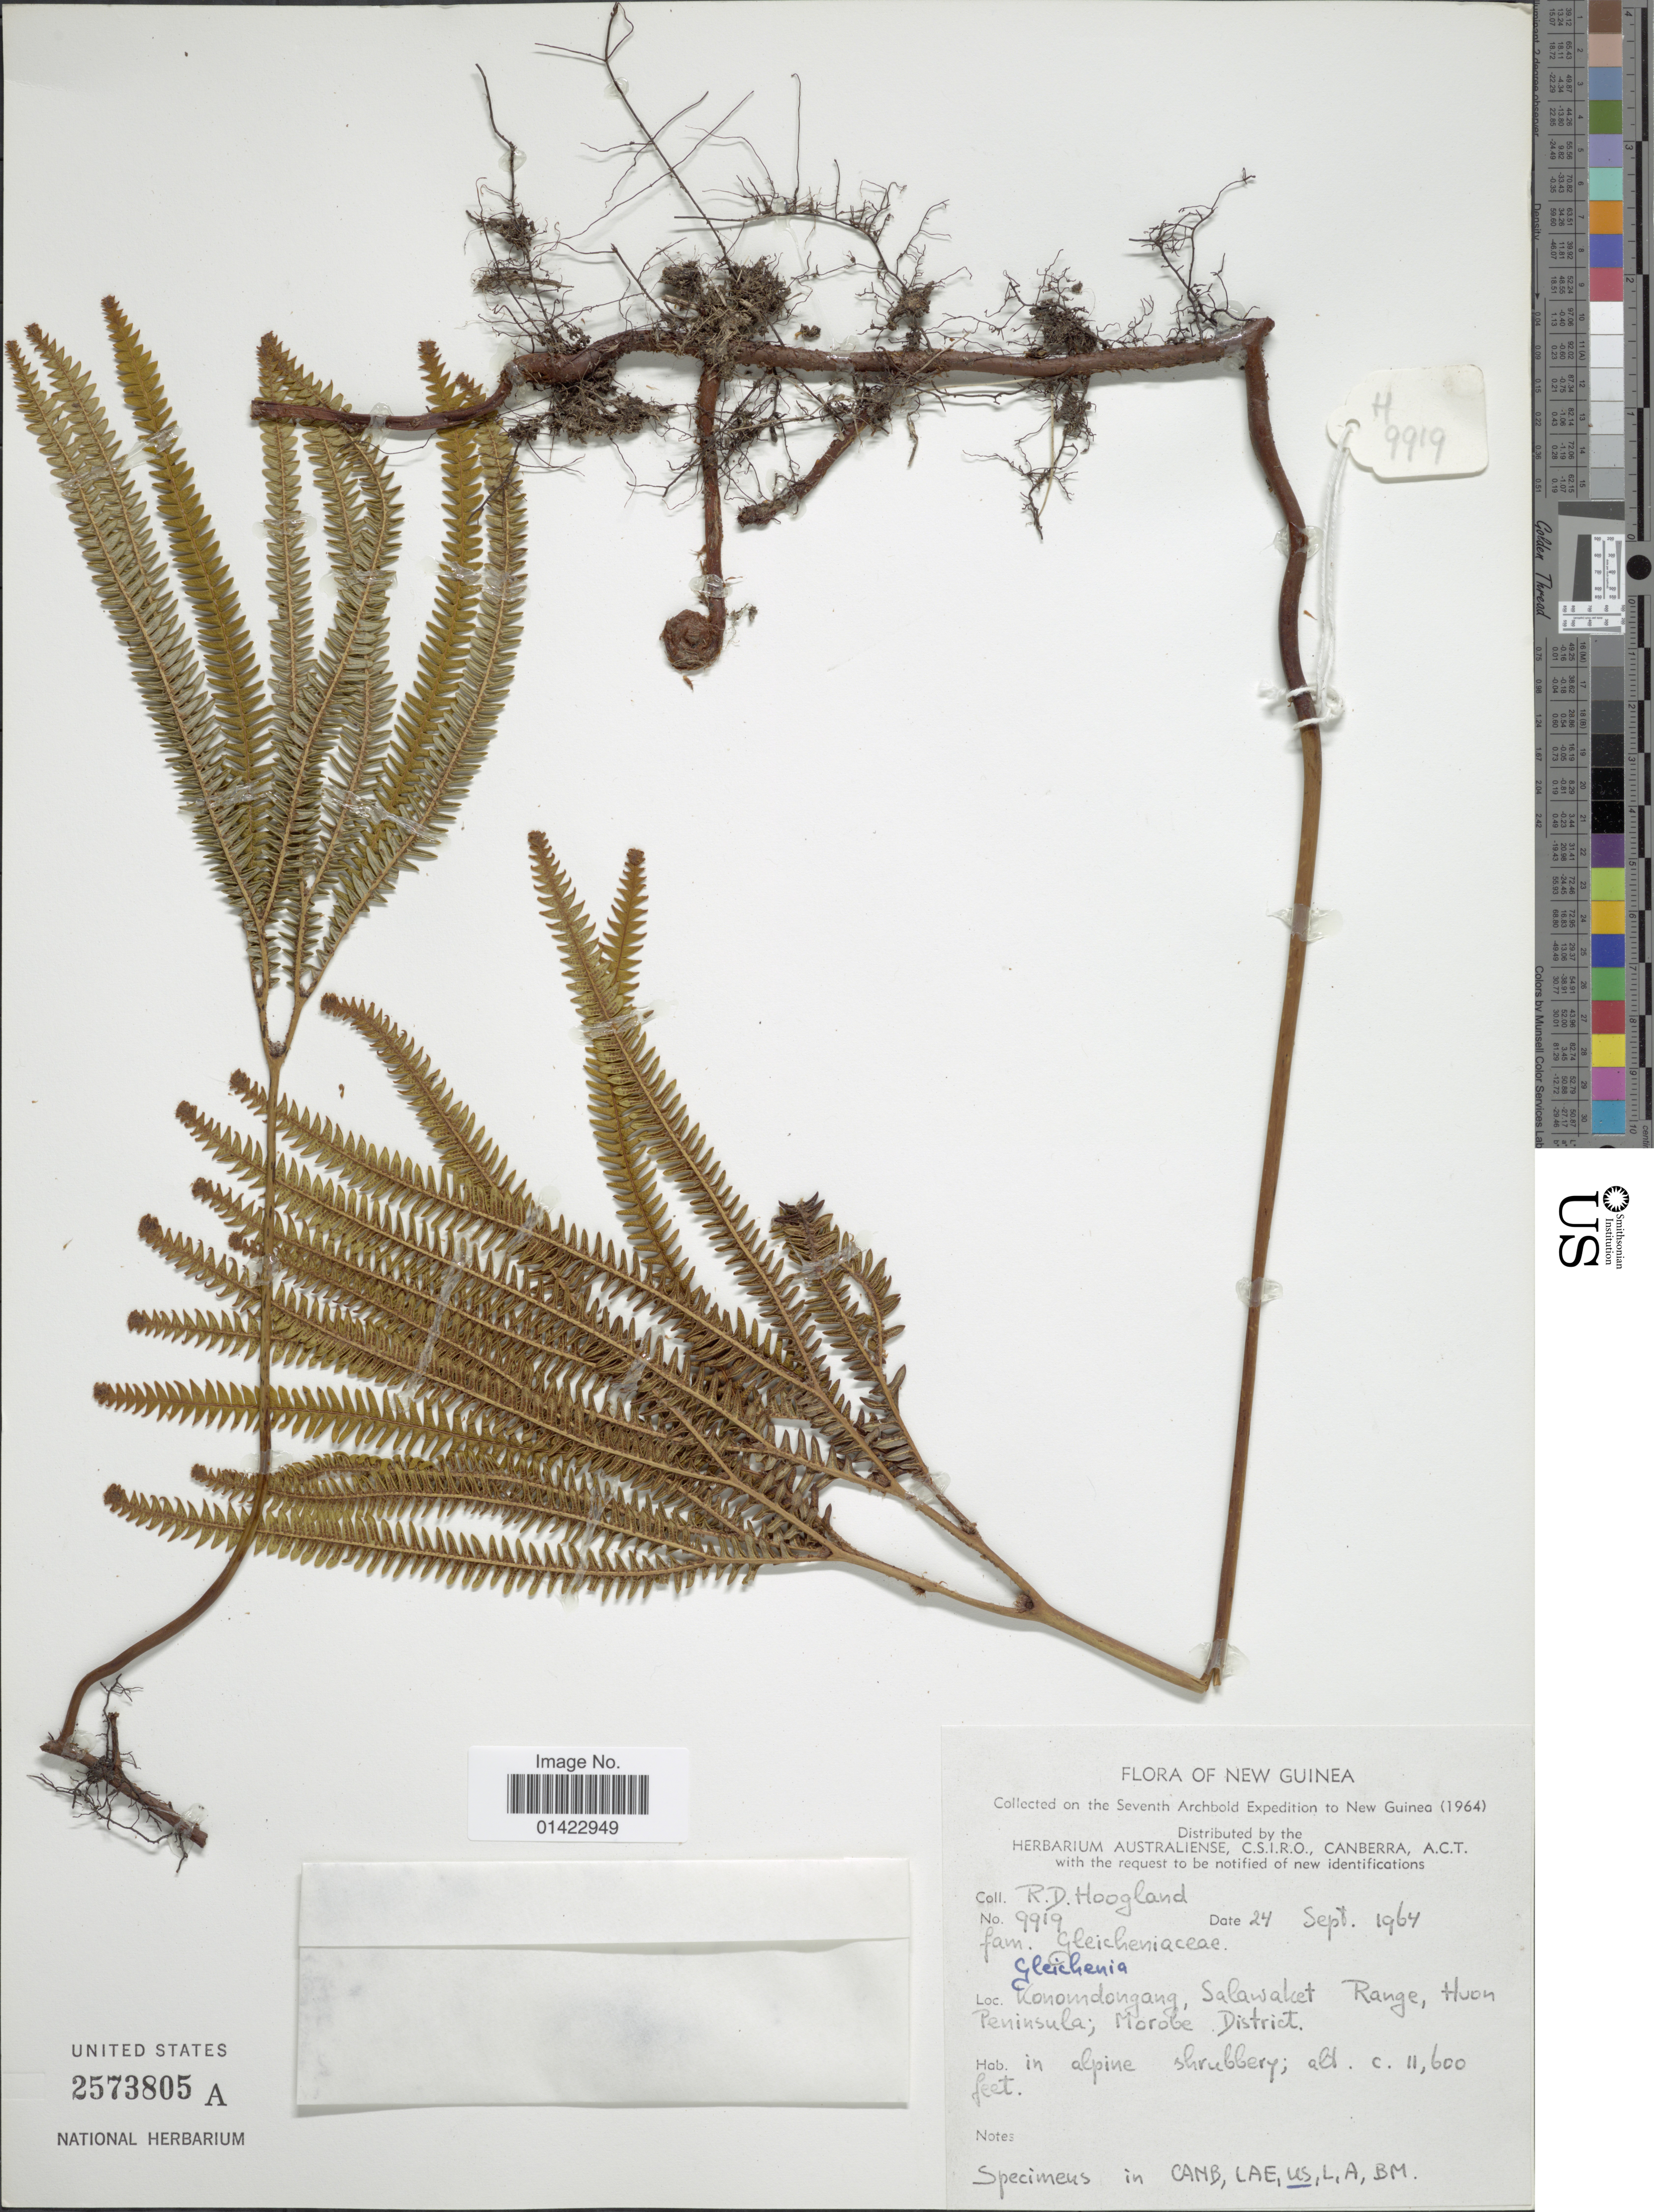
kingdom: Plantae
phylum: Tracheophyta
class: Polypodiopsida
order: Gleicheniales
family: Gleicheniaceae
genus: Sticherus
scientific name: Sticherus sp.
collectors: R. D. Hoogland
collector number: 9919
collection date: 1964-09-24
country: Papua New Guinea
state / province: Morobe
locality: New Guinea, Konomdongang, Salawaket Range, Huon Peninsula.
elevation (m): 3536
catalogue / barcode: US 2573805A